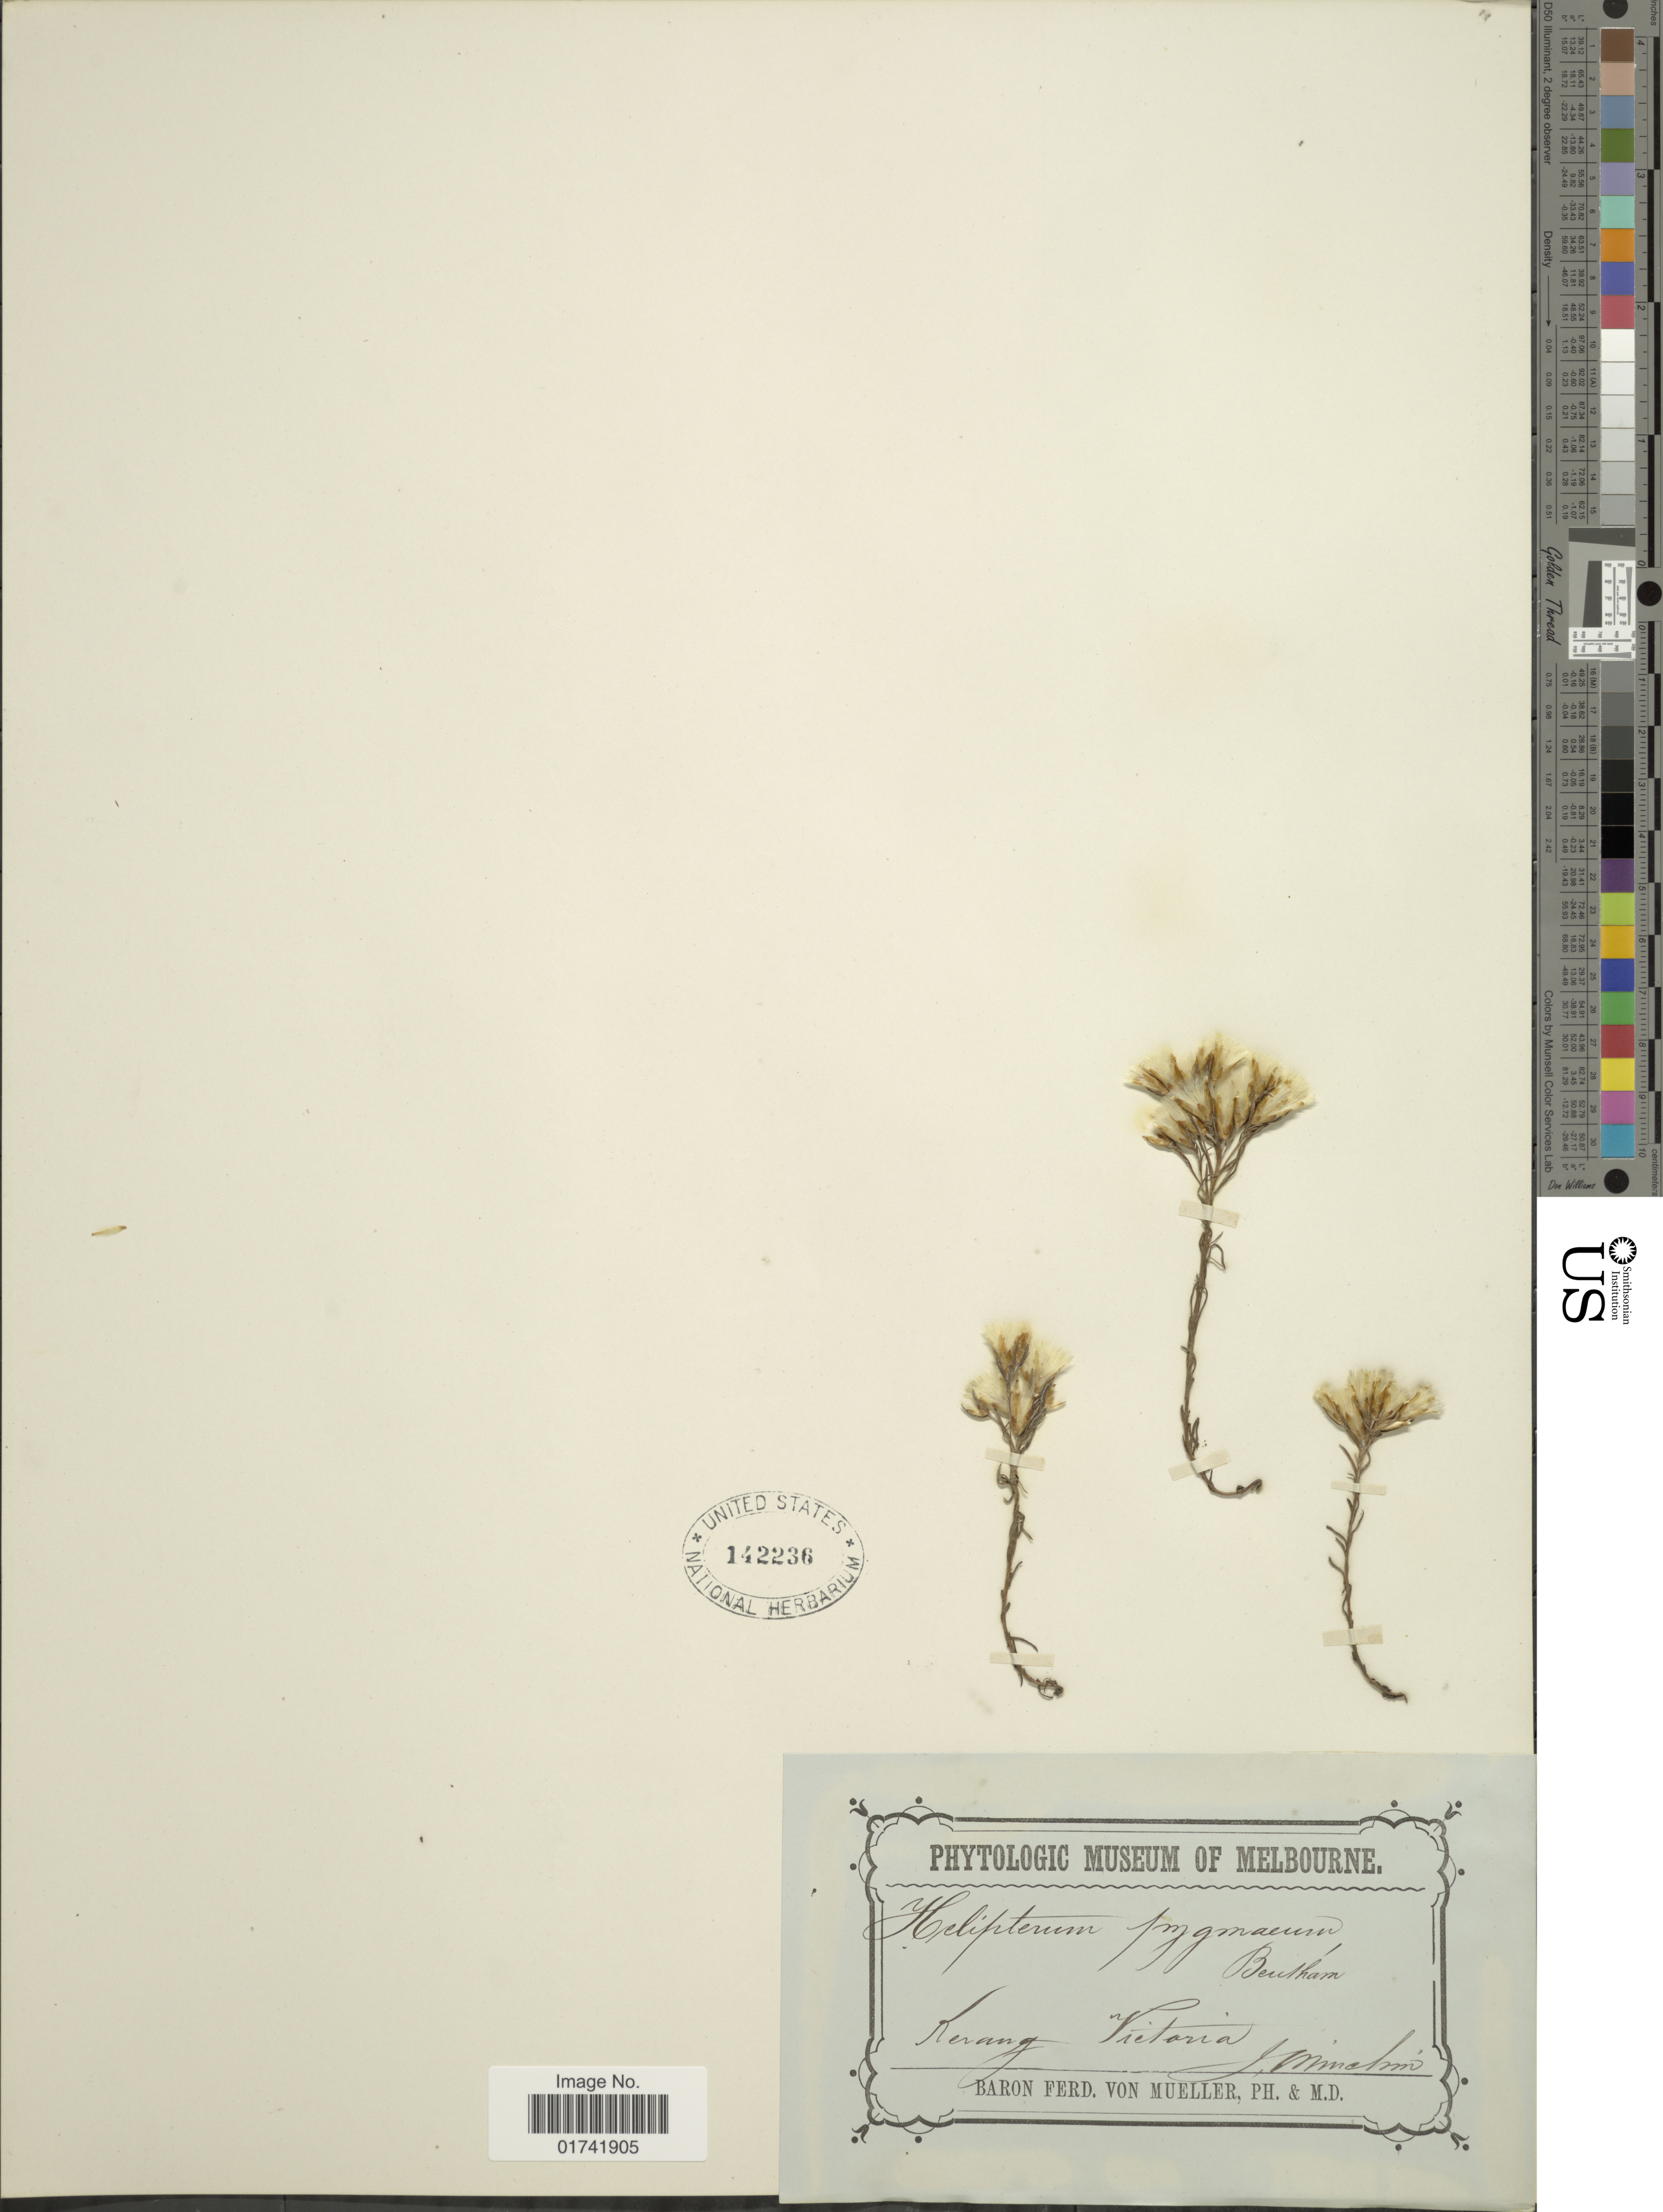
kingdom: Plantae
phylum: Tracheophyta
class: Magnoliopsida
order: Asterales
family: Asteraceae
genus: Rhodanthe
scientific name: Rhodanthe pygmaea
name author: (DC.) Paul G. Wilson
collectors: J. Minchin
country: Australia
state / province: Victoria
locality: Kerang Victoria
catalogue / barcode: US 142236